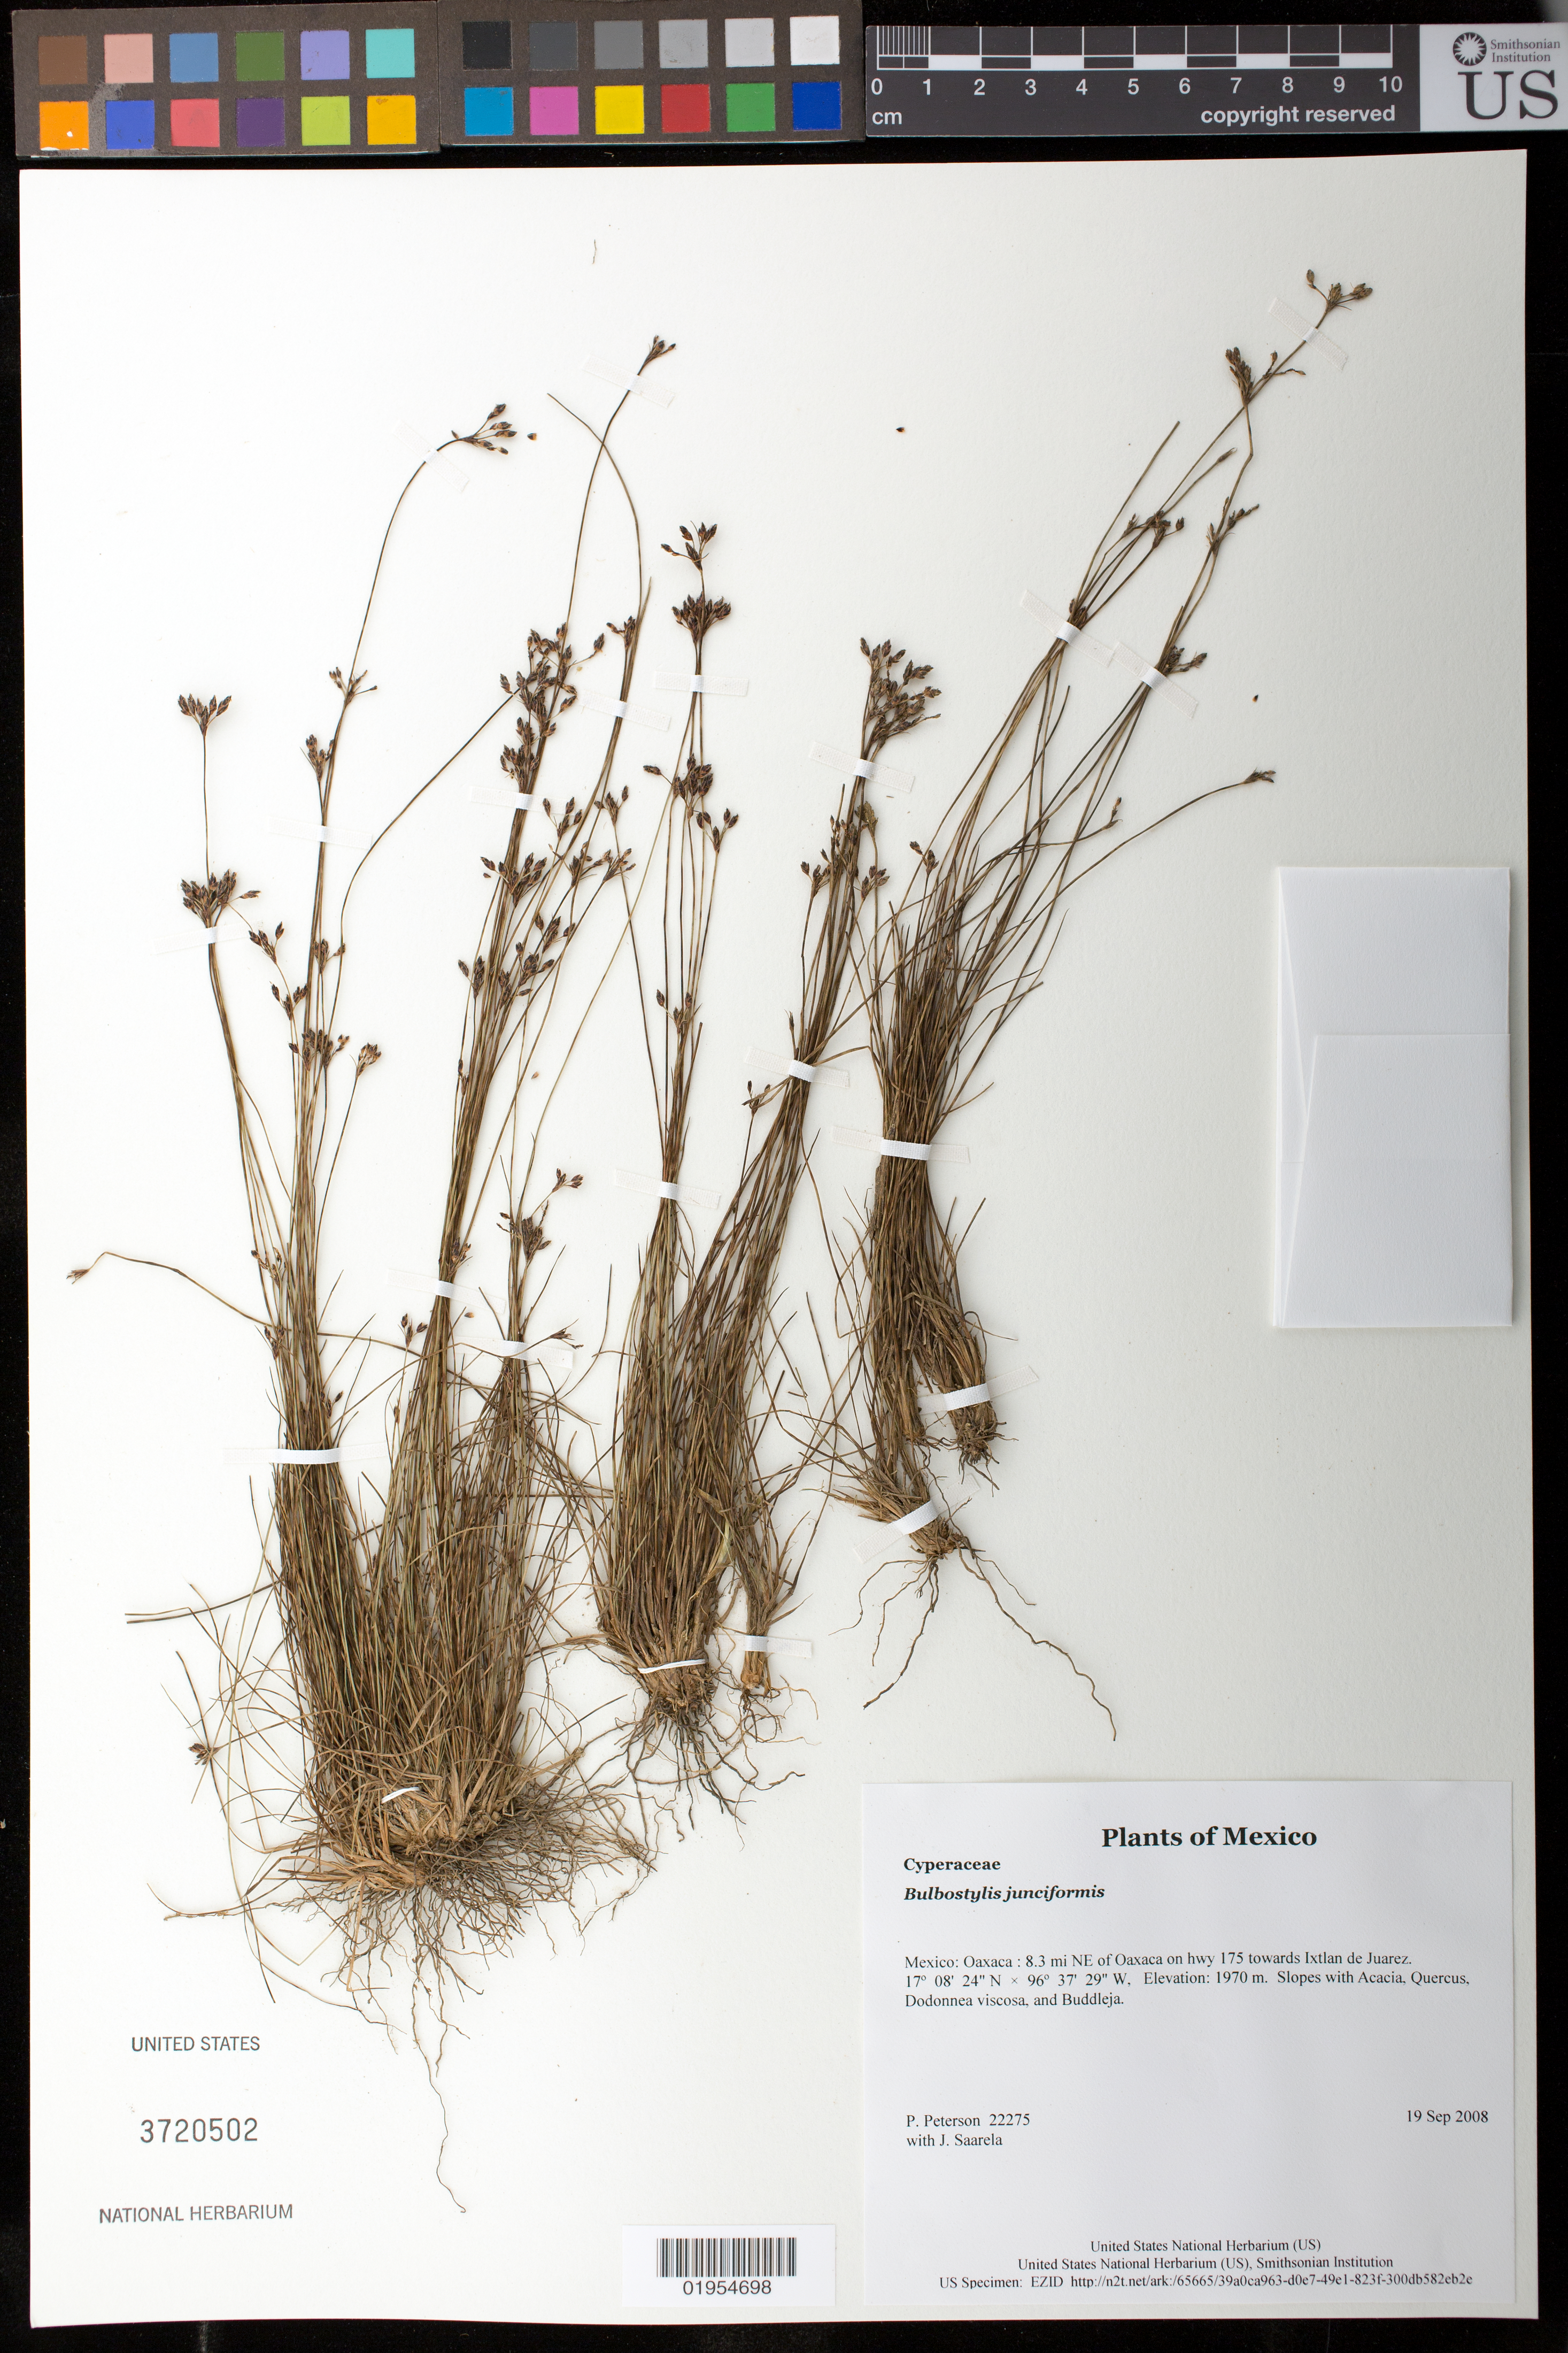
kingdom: Plantae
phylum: Tracheophyta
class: Liliopsida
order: Poales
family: Cyperaceae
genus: Bulbostylis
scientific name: Bulbostylis juncoides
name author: (Vahl) Kük. ex Herter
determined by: Strong, Mark T., (BOT), Smithsonian Institution - National Museum of Natural History (UNITED STATES)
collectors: P. M. Peterson & J. Saarela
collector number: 22275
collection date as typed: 19 Sep 2008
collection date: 2008-09-19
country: Mexico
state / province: Oaxaca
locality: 8.3 mi NE of Oaxaca on hwy 175 towards Ixtlan de Juarez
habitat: Slopes with Acacia, Quercus, Dodonnea viscosa, and Buddleja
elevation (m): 1970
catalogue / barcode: US 3720502